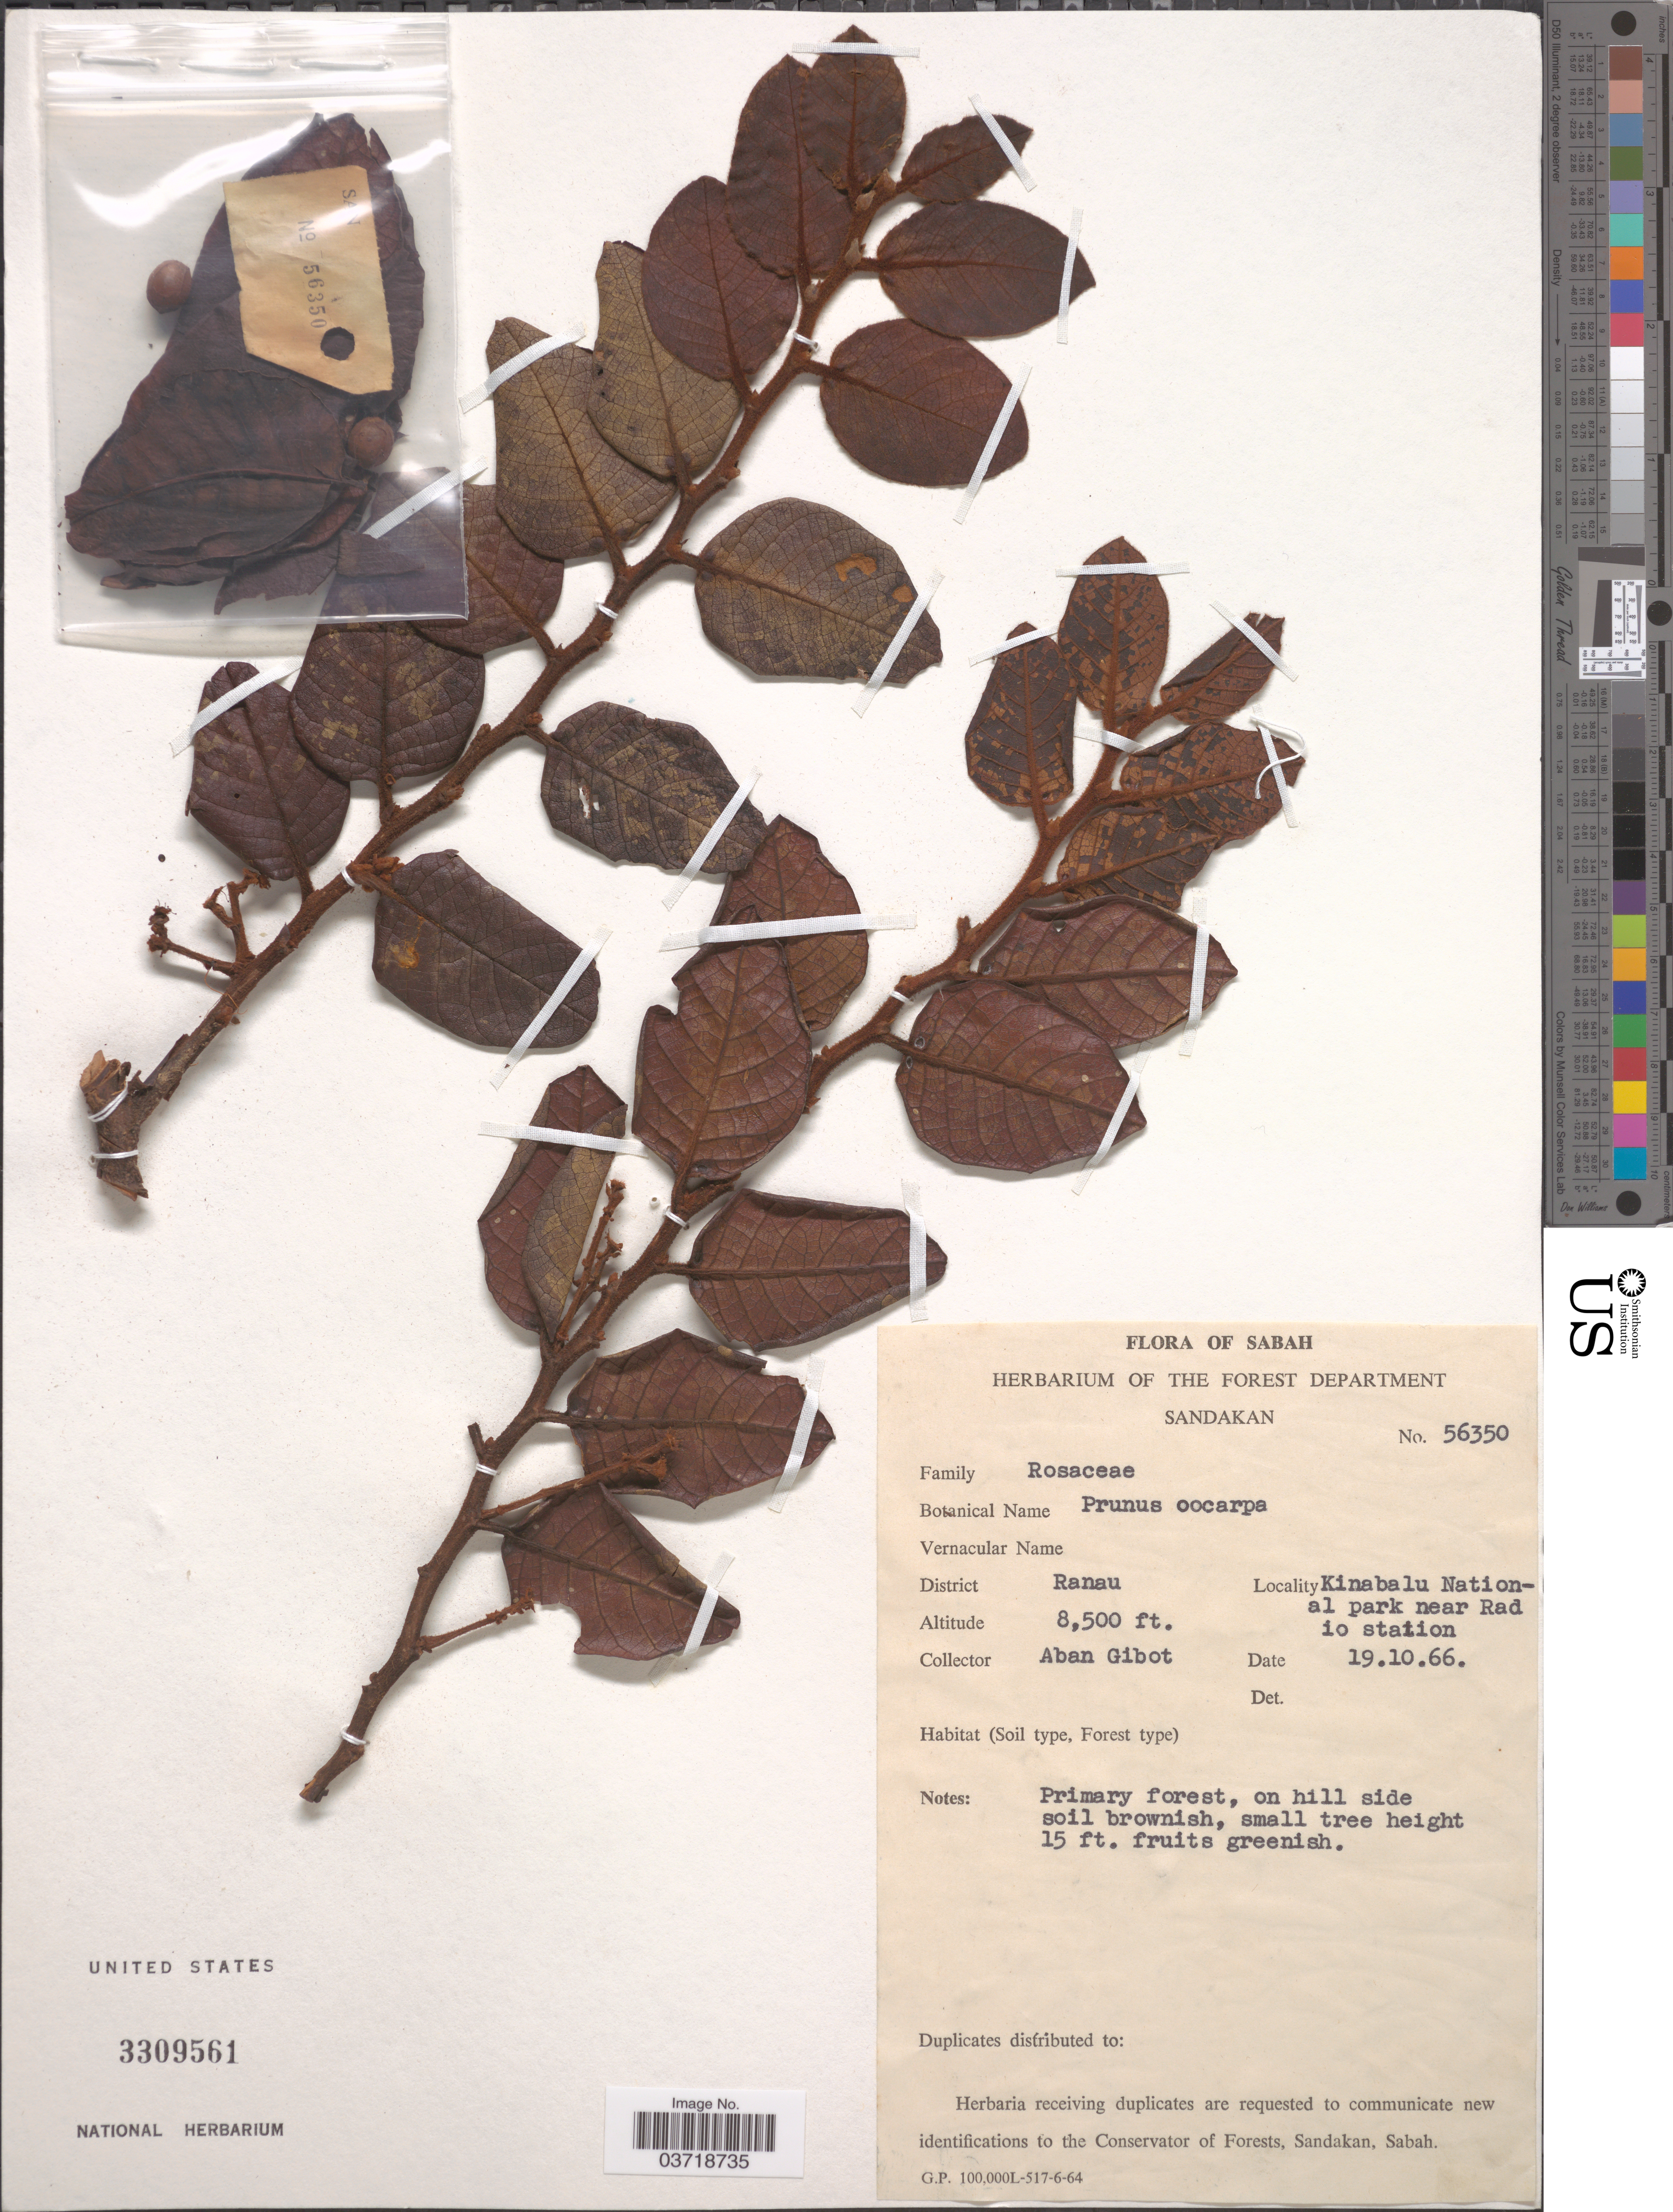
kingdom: Plantae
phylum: Tracheophyta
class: Magnoliopsida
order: Rosales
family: Rosaceae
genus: Prunus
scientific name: Prunus oocarpa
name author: (Stapf) Kalkman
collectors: A. Gibot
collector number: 56350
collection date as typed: Transcribed d/m/y: 19/10/66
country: Malaysia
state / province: Sabah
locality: District Ranau. Kinabalu National park near Radio station.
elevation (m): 2591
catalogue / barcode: US 3309561